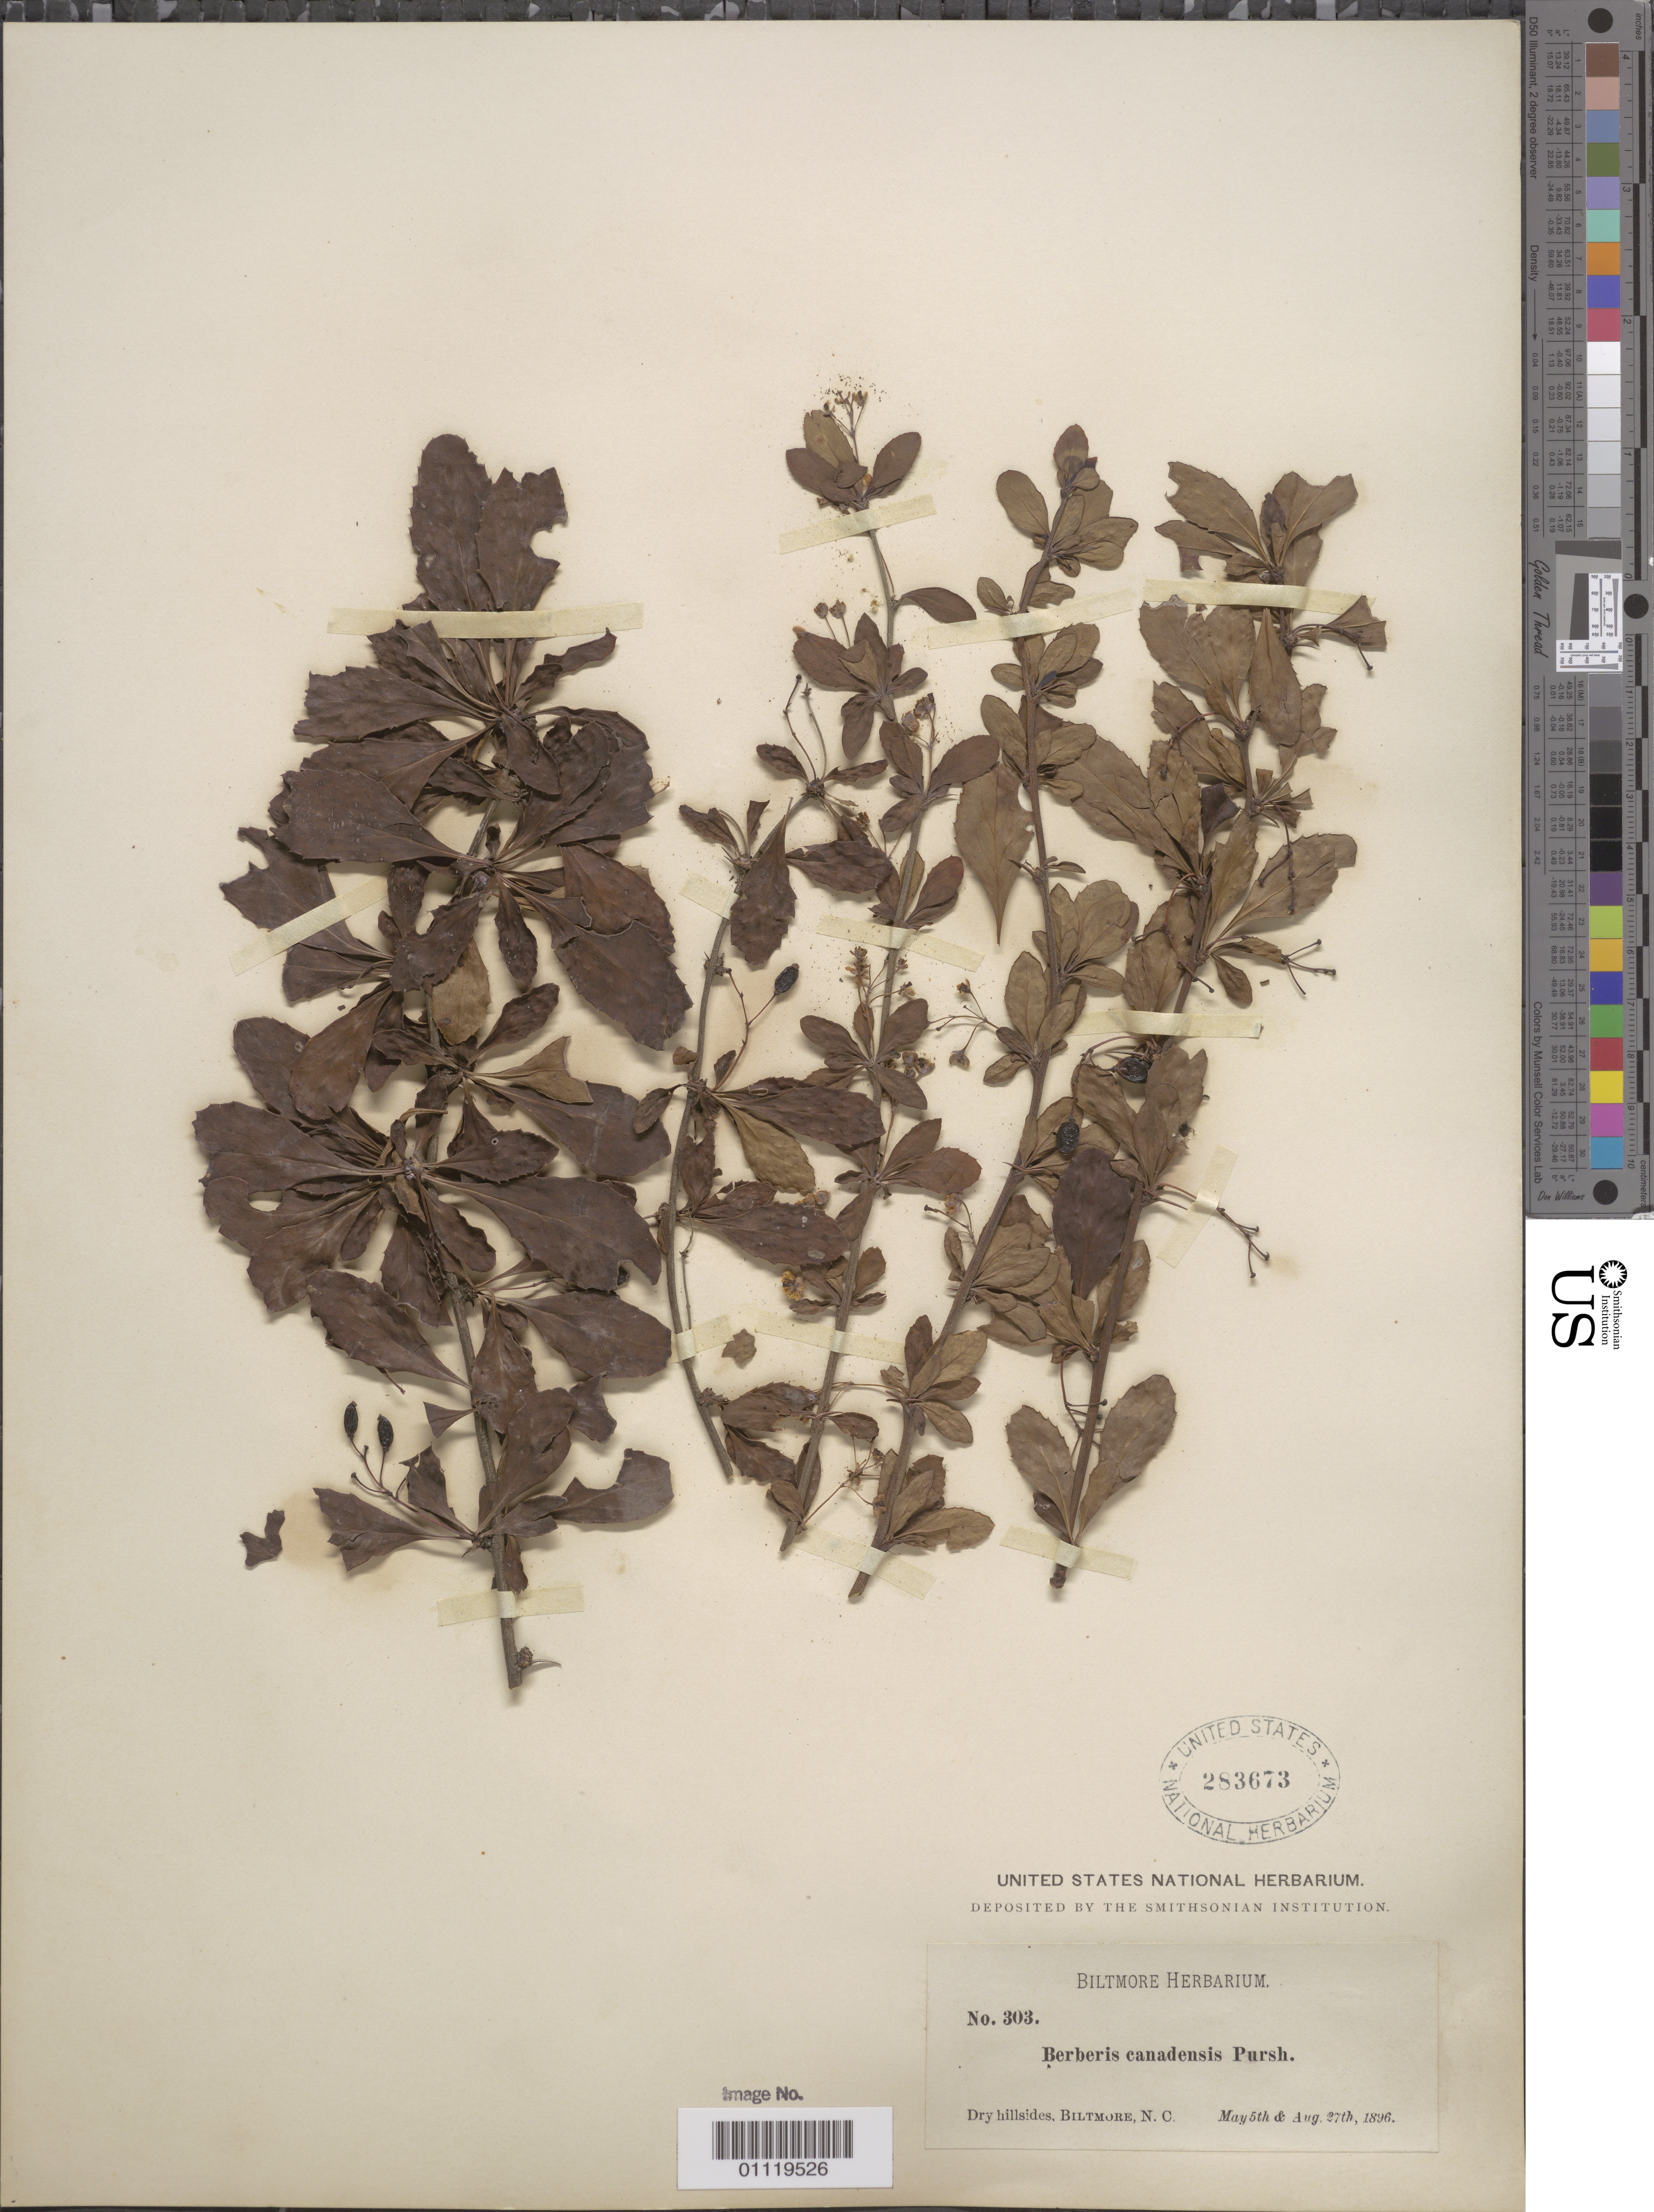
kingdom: Plantae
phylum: Tracheophyta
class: Magnoliopsida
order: Ranunculales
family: Berberidaceae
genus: Berberis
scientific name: Berberis canadensis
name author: Mill.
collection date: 1896-05-05/1896-08-27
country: United States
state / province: North Carolina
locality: Biltmore city, dry hillsides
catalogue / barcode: US 283673